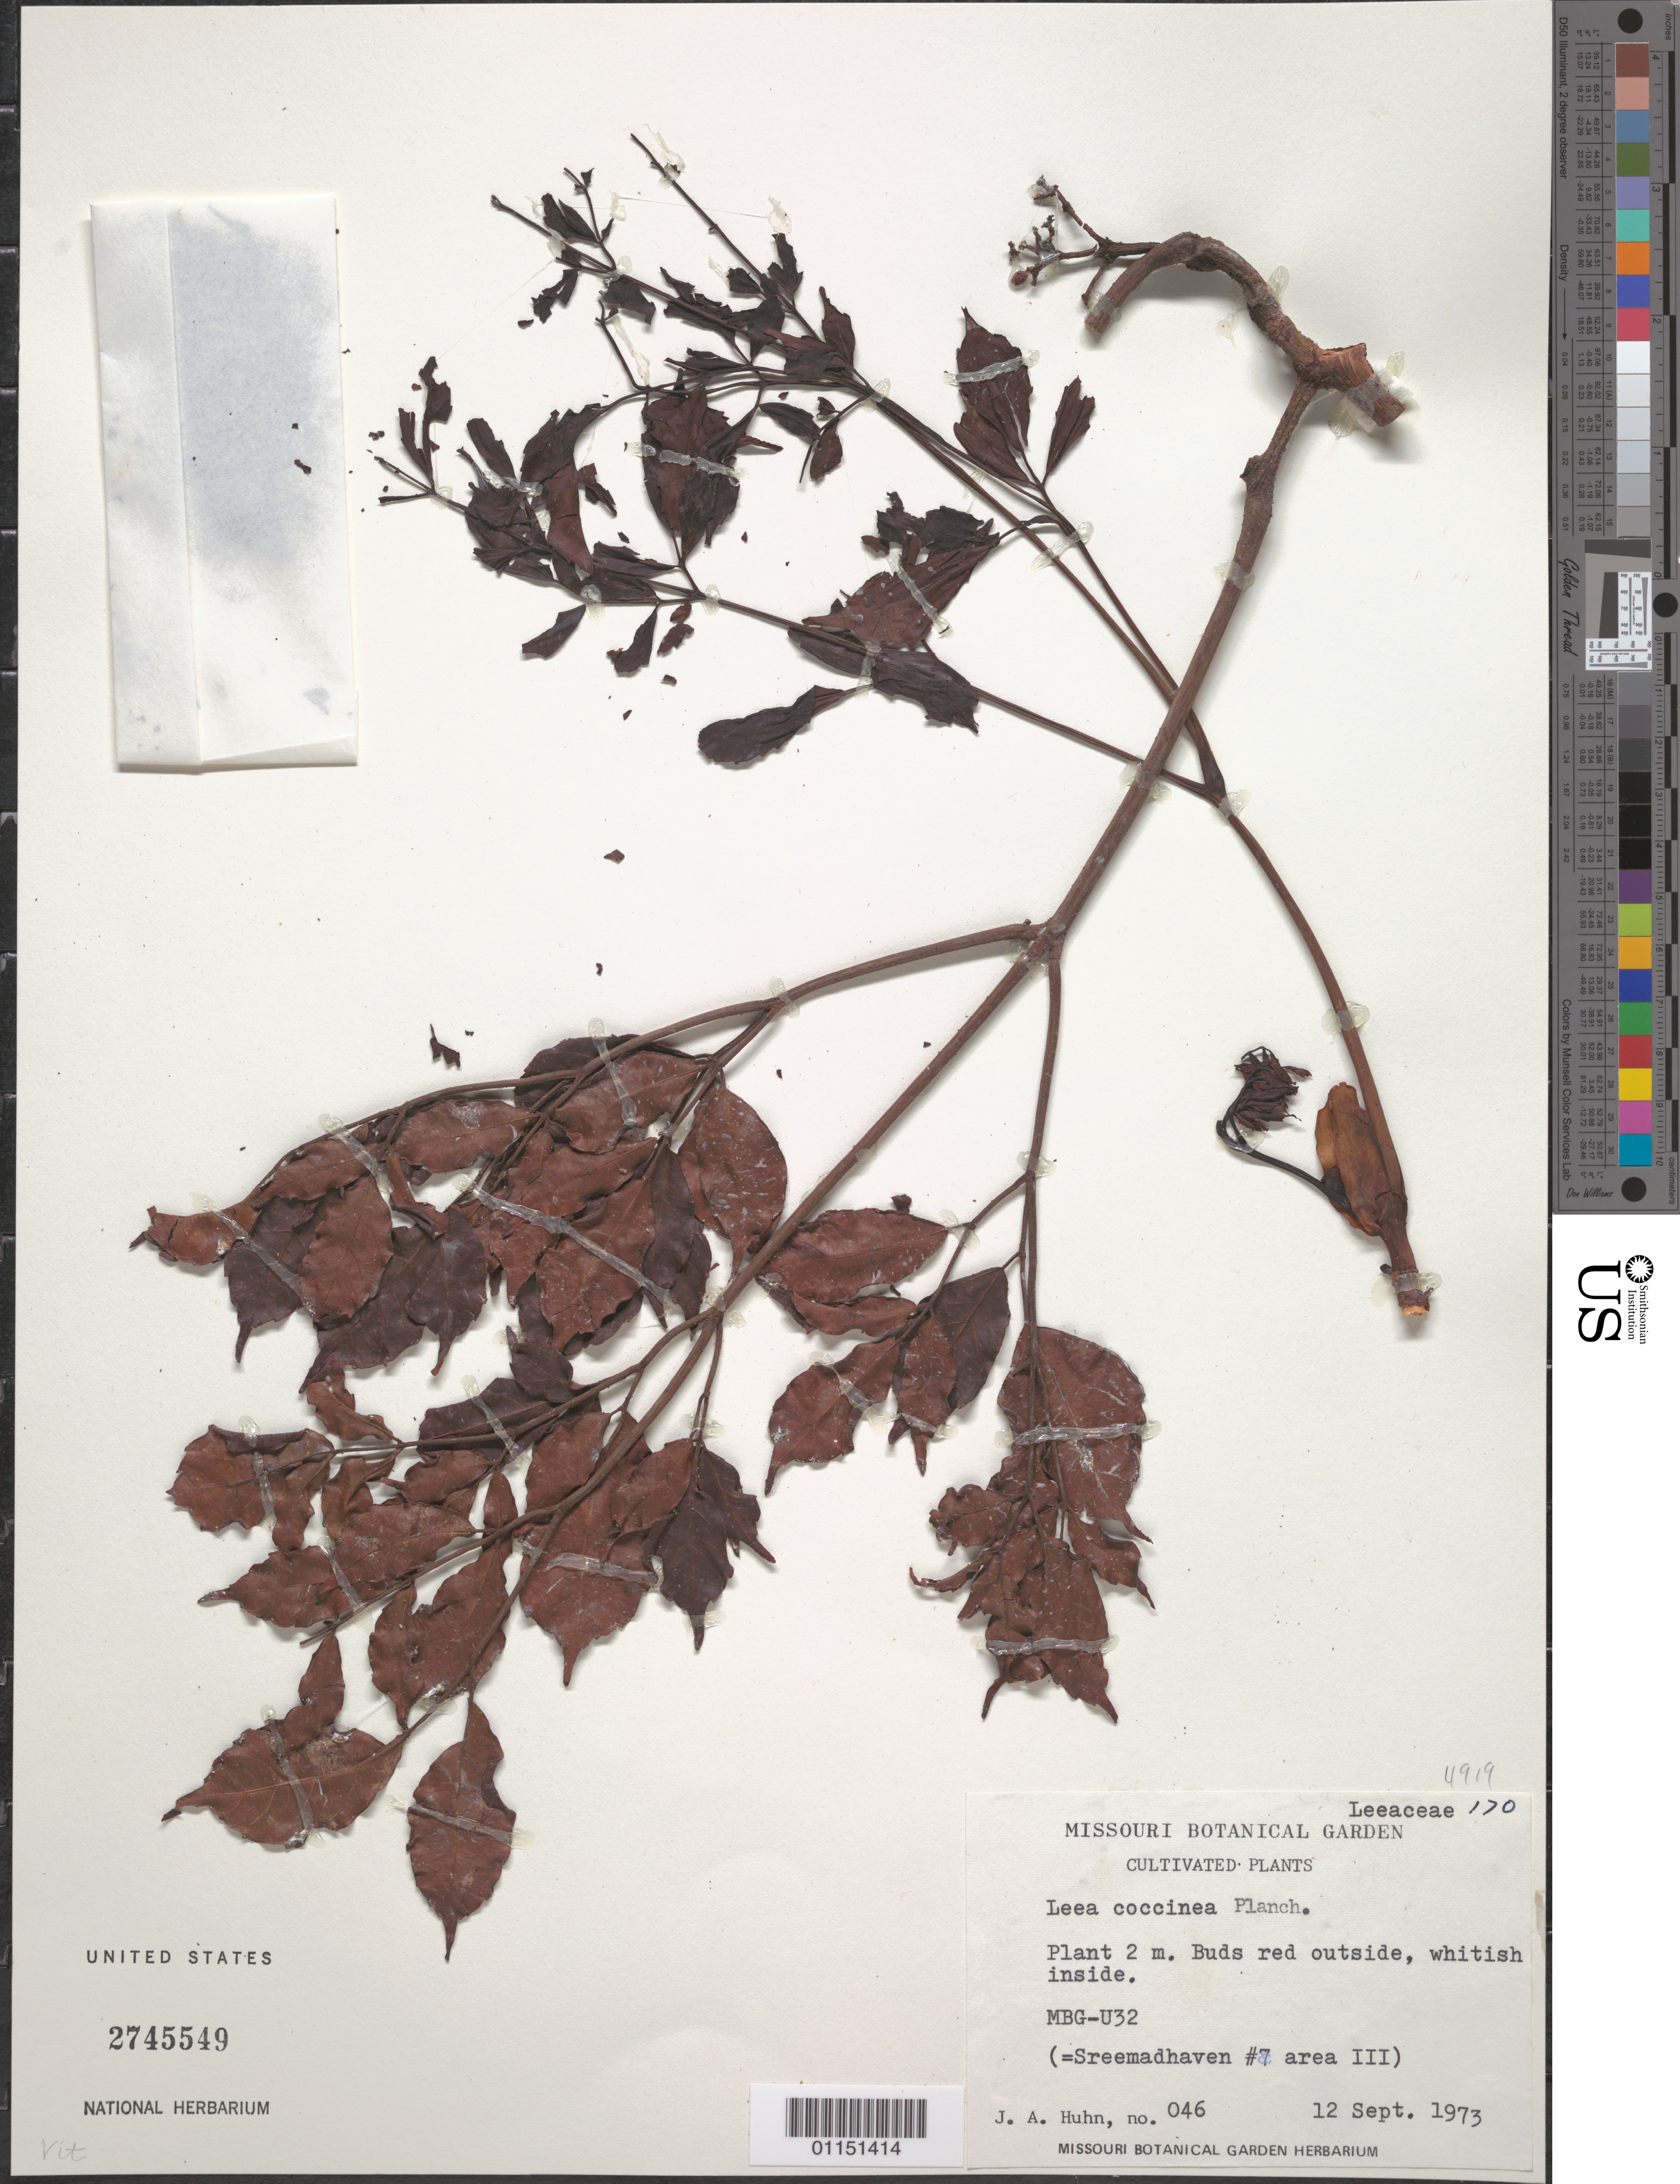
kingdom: Plantae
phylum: Tracheophyta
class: Magnoliopsida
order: Vitales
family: Vitaceae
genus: Leea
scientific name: Leea coccinea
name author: Bojer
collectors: J. Huhn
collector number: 046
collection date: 1973-09-12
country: United States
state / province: Missouri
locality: MBG - U32. (= Sreemadhaven # area III).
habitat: Cultivated Plants.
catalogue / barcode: US 2745549